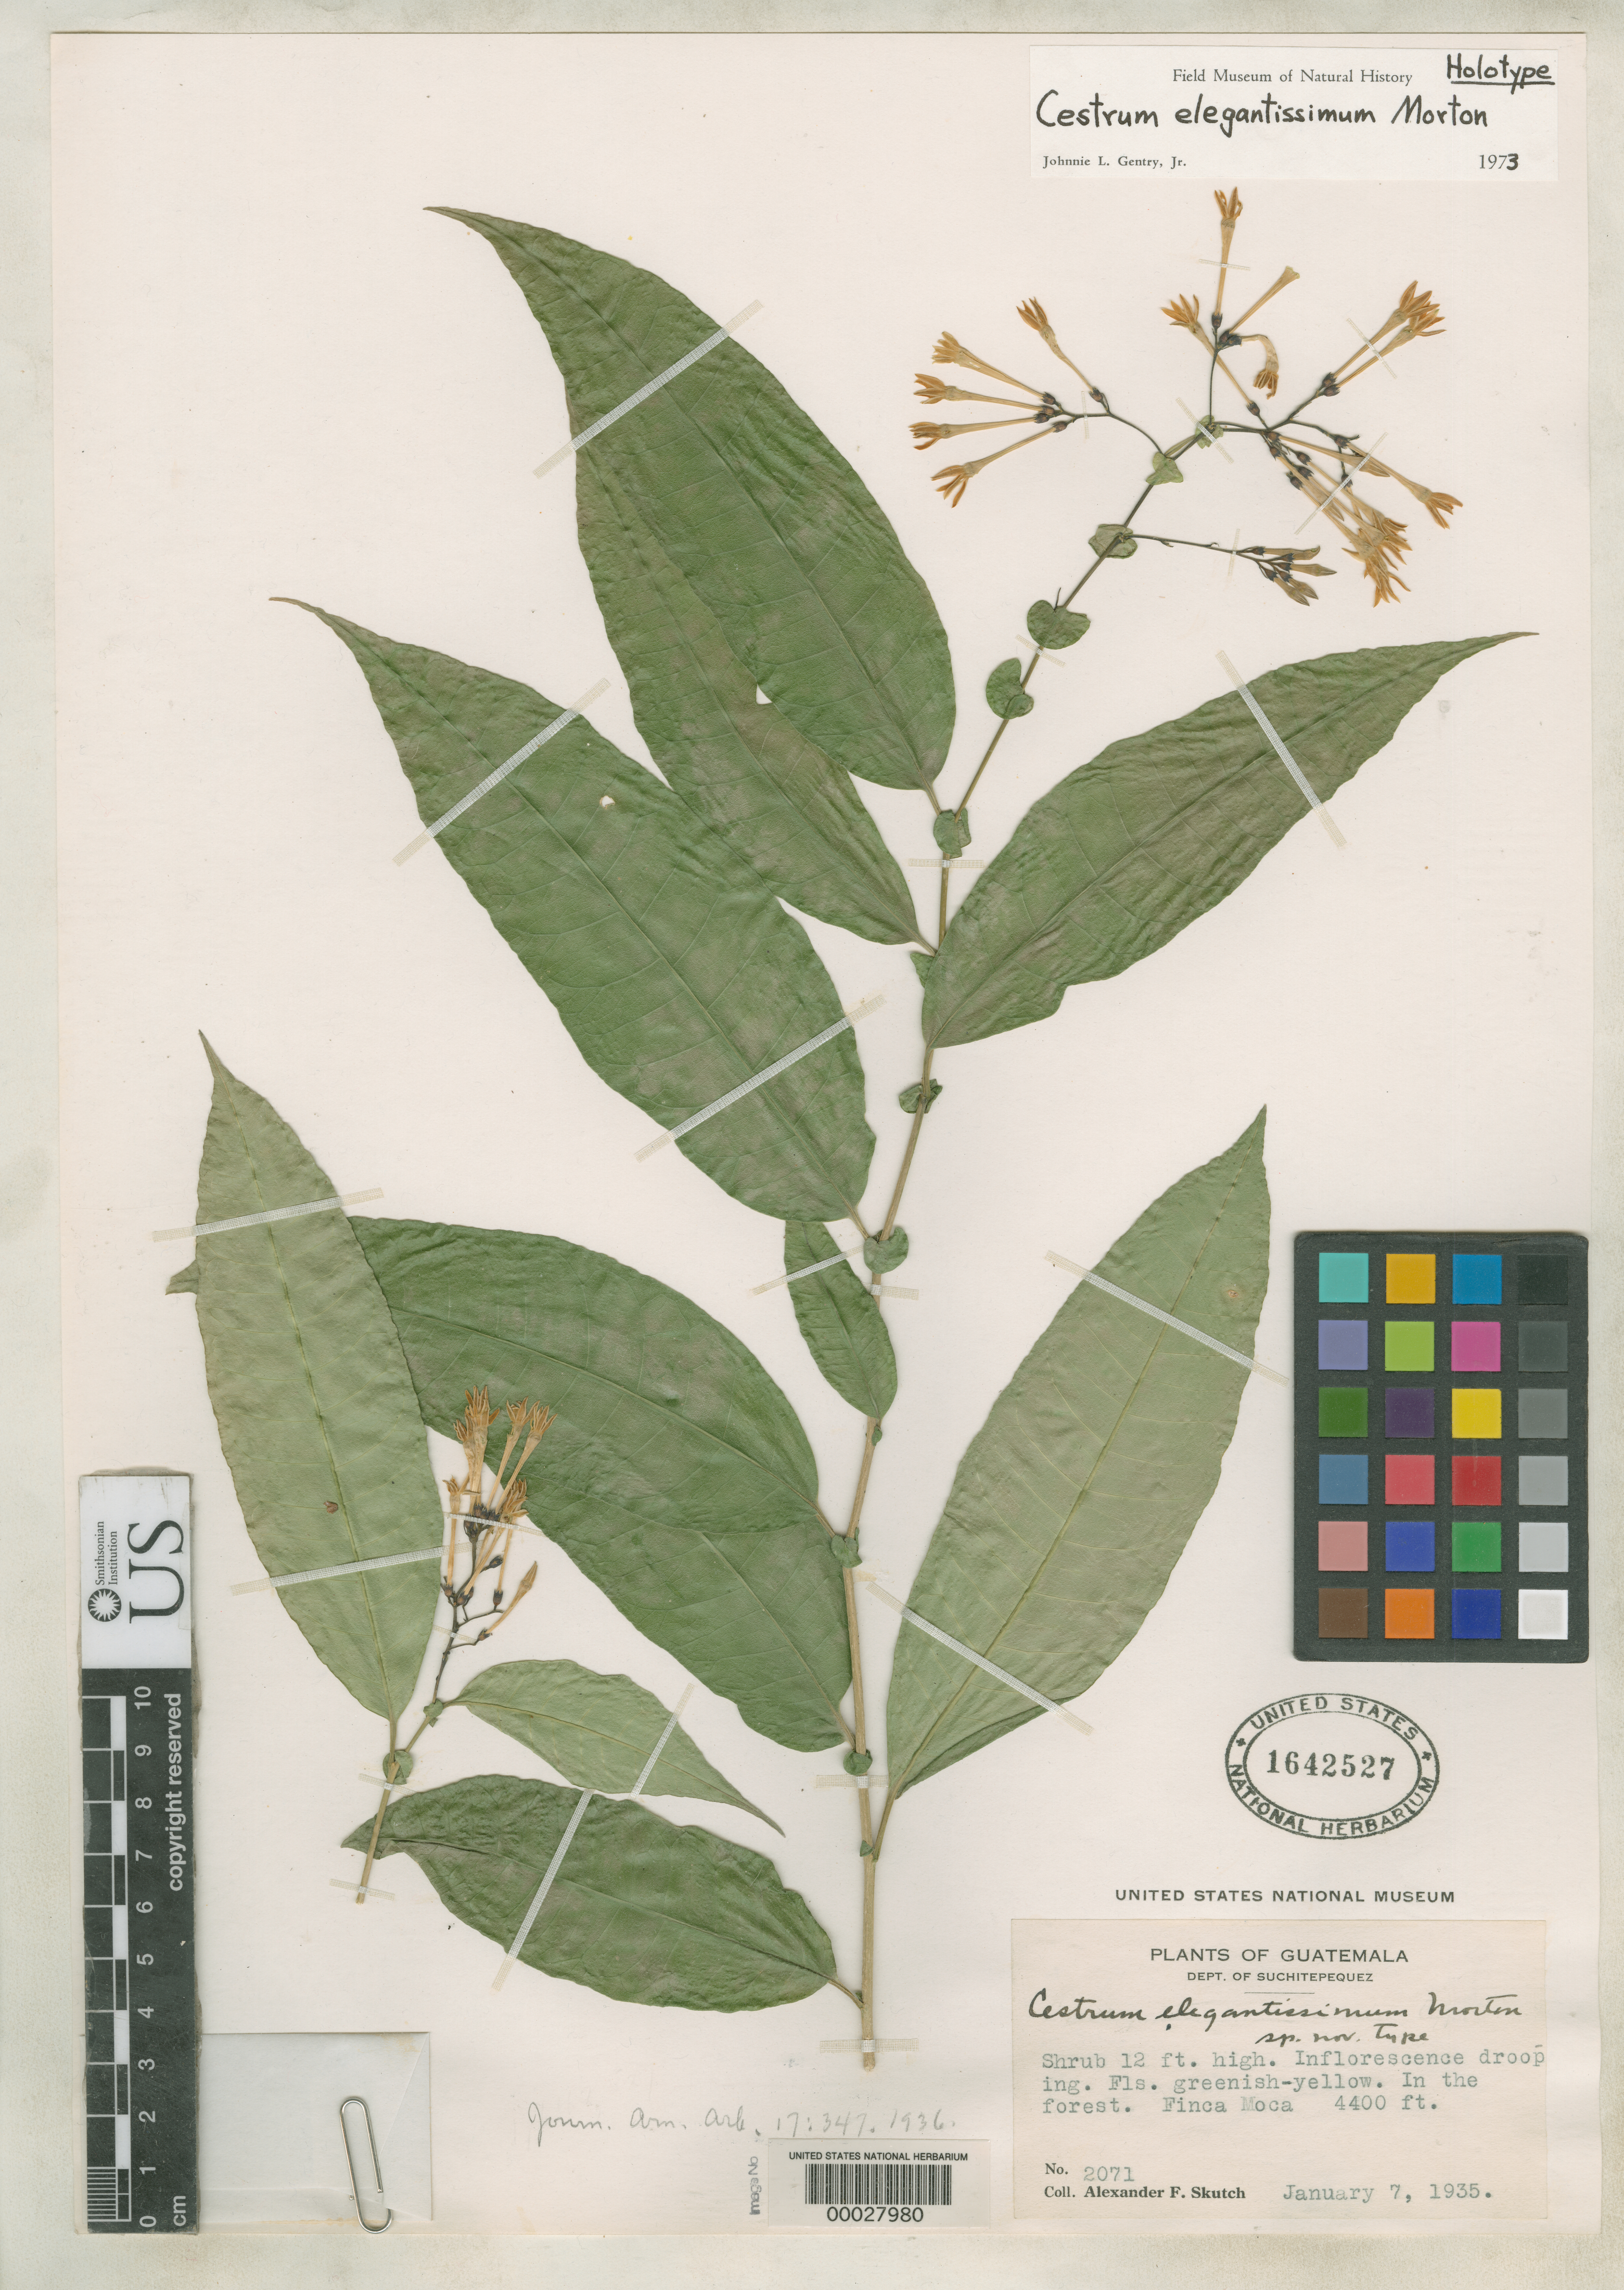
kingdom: Plantae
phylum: Tracheophyta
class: Magnoliopsida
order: Solanales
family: Solanaceae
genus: Cestrum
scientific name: Cestrum elegantissimum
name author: C.V. Morton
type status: Holotype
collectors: A. F. Skutch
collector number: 2071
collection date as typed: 07 Jan 1935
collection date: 1935-01-07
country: Guatemala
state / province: Suchitepéquez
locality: Forest at Finca Mora.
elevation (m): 1320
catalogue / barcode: US 1642527